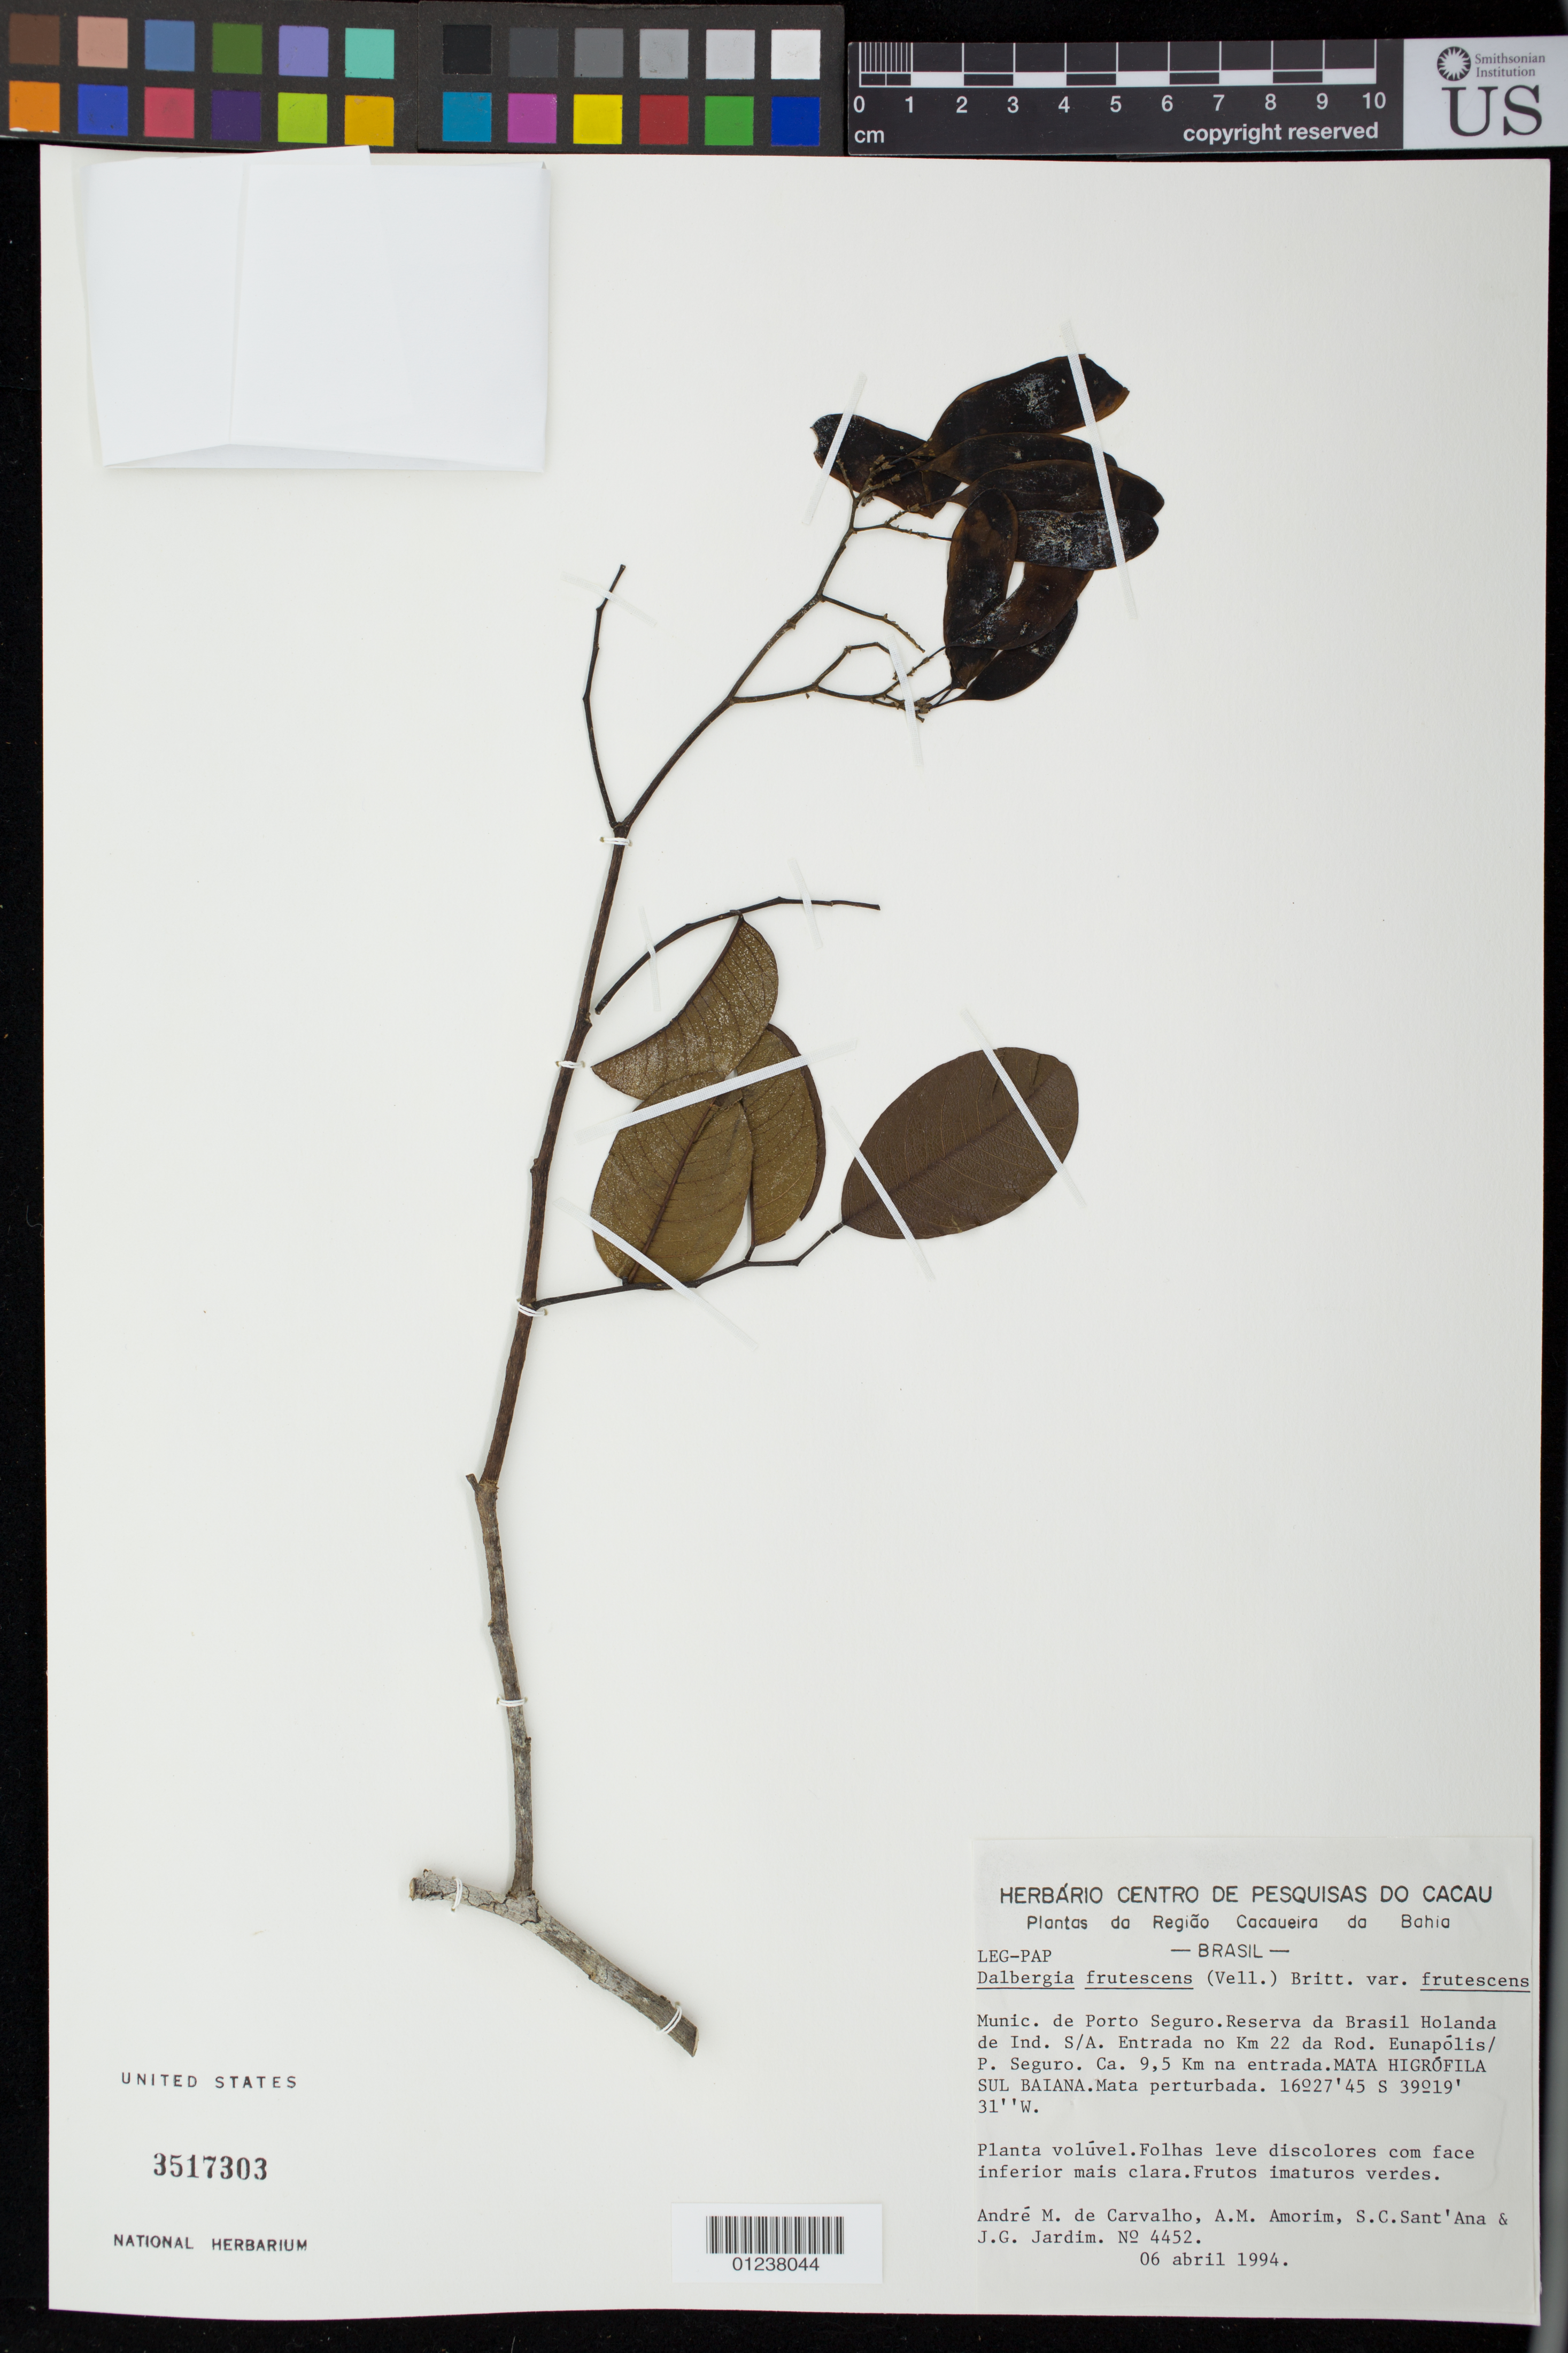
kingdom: Plantae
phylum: Tracheophyta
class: Magnoliopsida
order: Fabales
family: Fabaceae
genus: Dalbergia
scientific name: Dalbergia frutescens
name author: (Vell.) Britton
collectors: A. M. Caravalho, A. M. Amorim, S. C. Sant'Ana & J. Jardim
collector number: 4452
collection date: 1994-04-06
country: Brazil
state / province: Bahia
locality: Munic de Porto Seguro. Reserva da Brasil Holanda de Ind. S/A. Entrada no Km 22 da Rod. Eunapolis/P. Seguro. Ca. 9.5 Km na entrada. Mata Higrofila Su Baiana.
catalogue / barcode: US 3517303